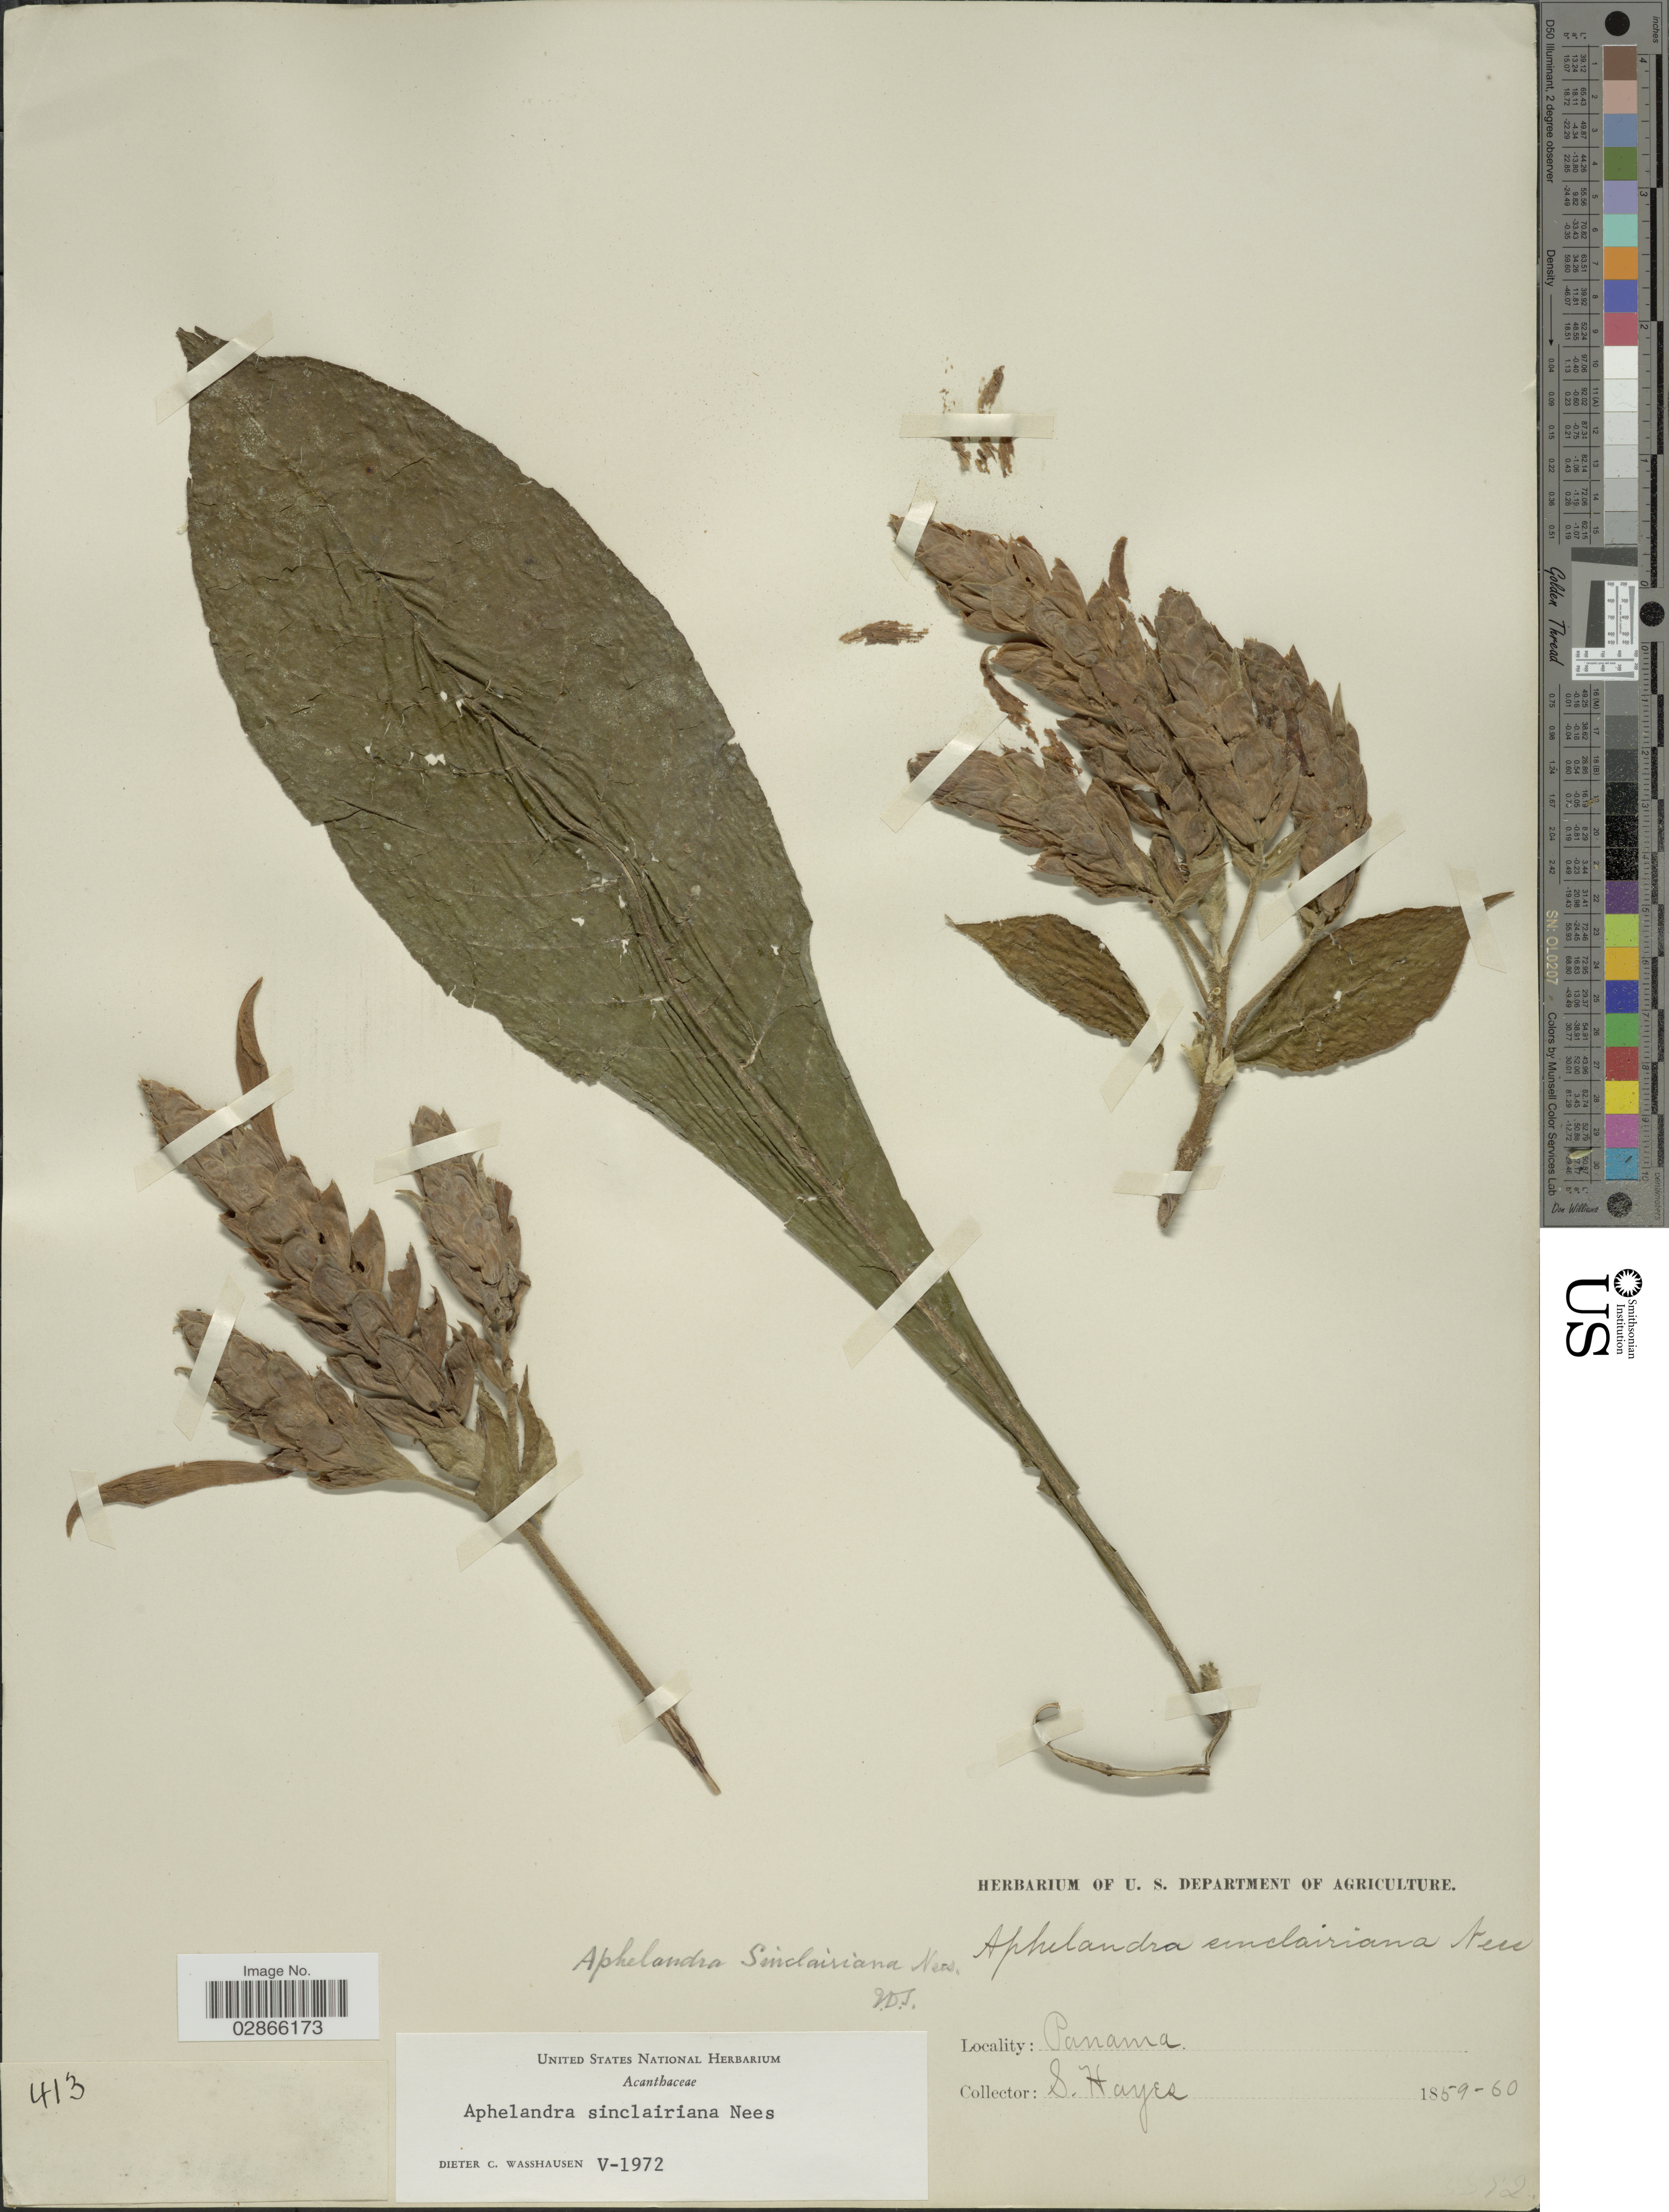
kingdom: Plantae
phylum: Tracheophyta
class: Magnoliopsida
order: Lamiales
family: Acanthaceae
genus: Aphelandra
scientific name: Aphelandra sinclairiana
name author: Nees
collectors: S. Hayes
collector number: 413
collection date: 1859/1860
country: Panama